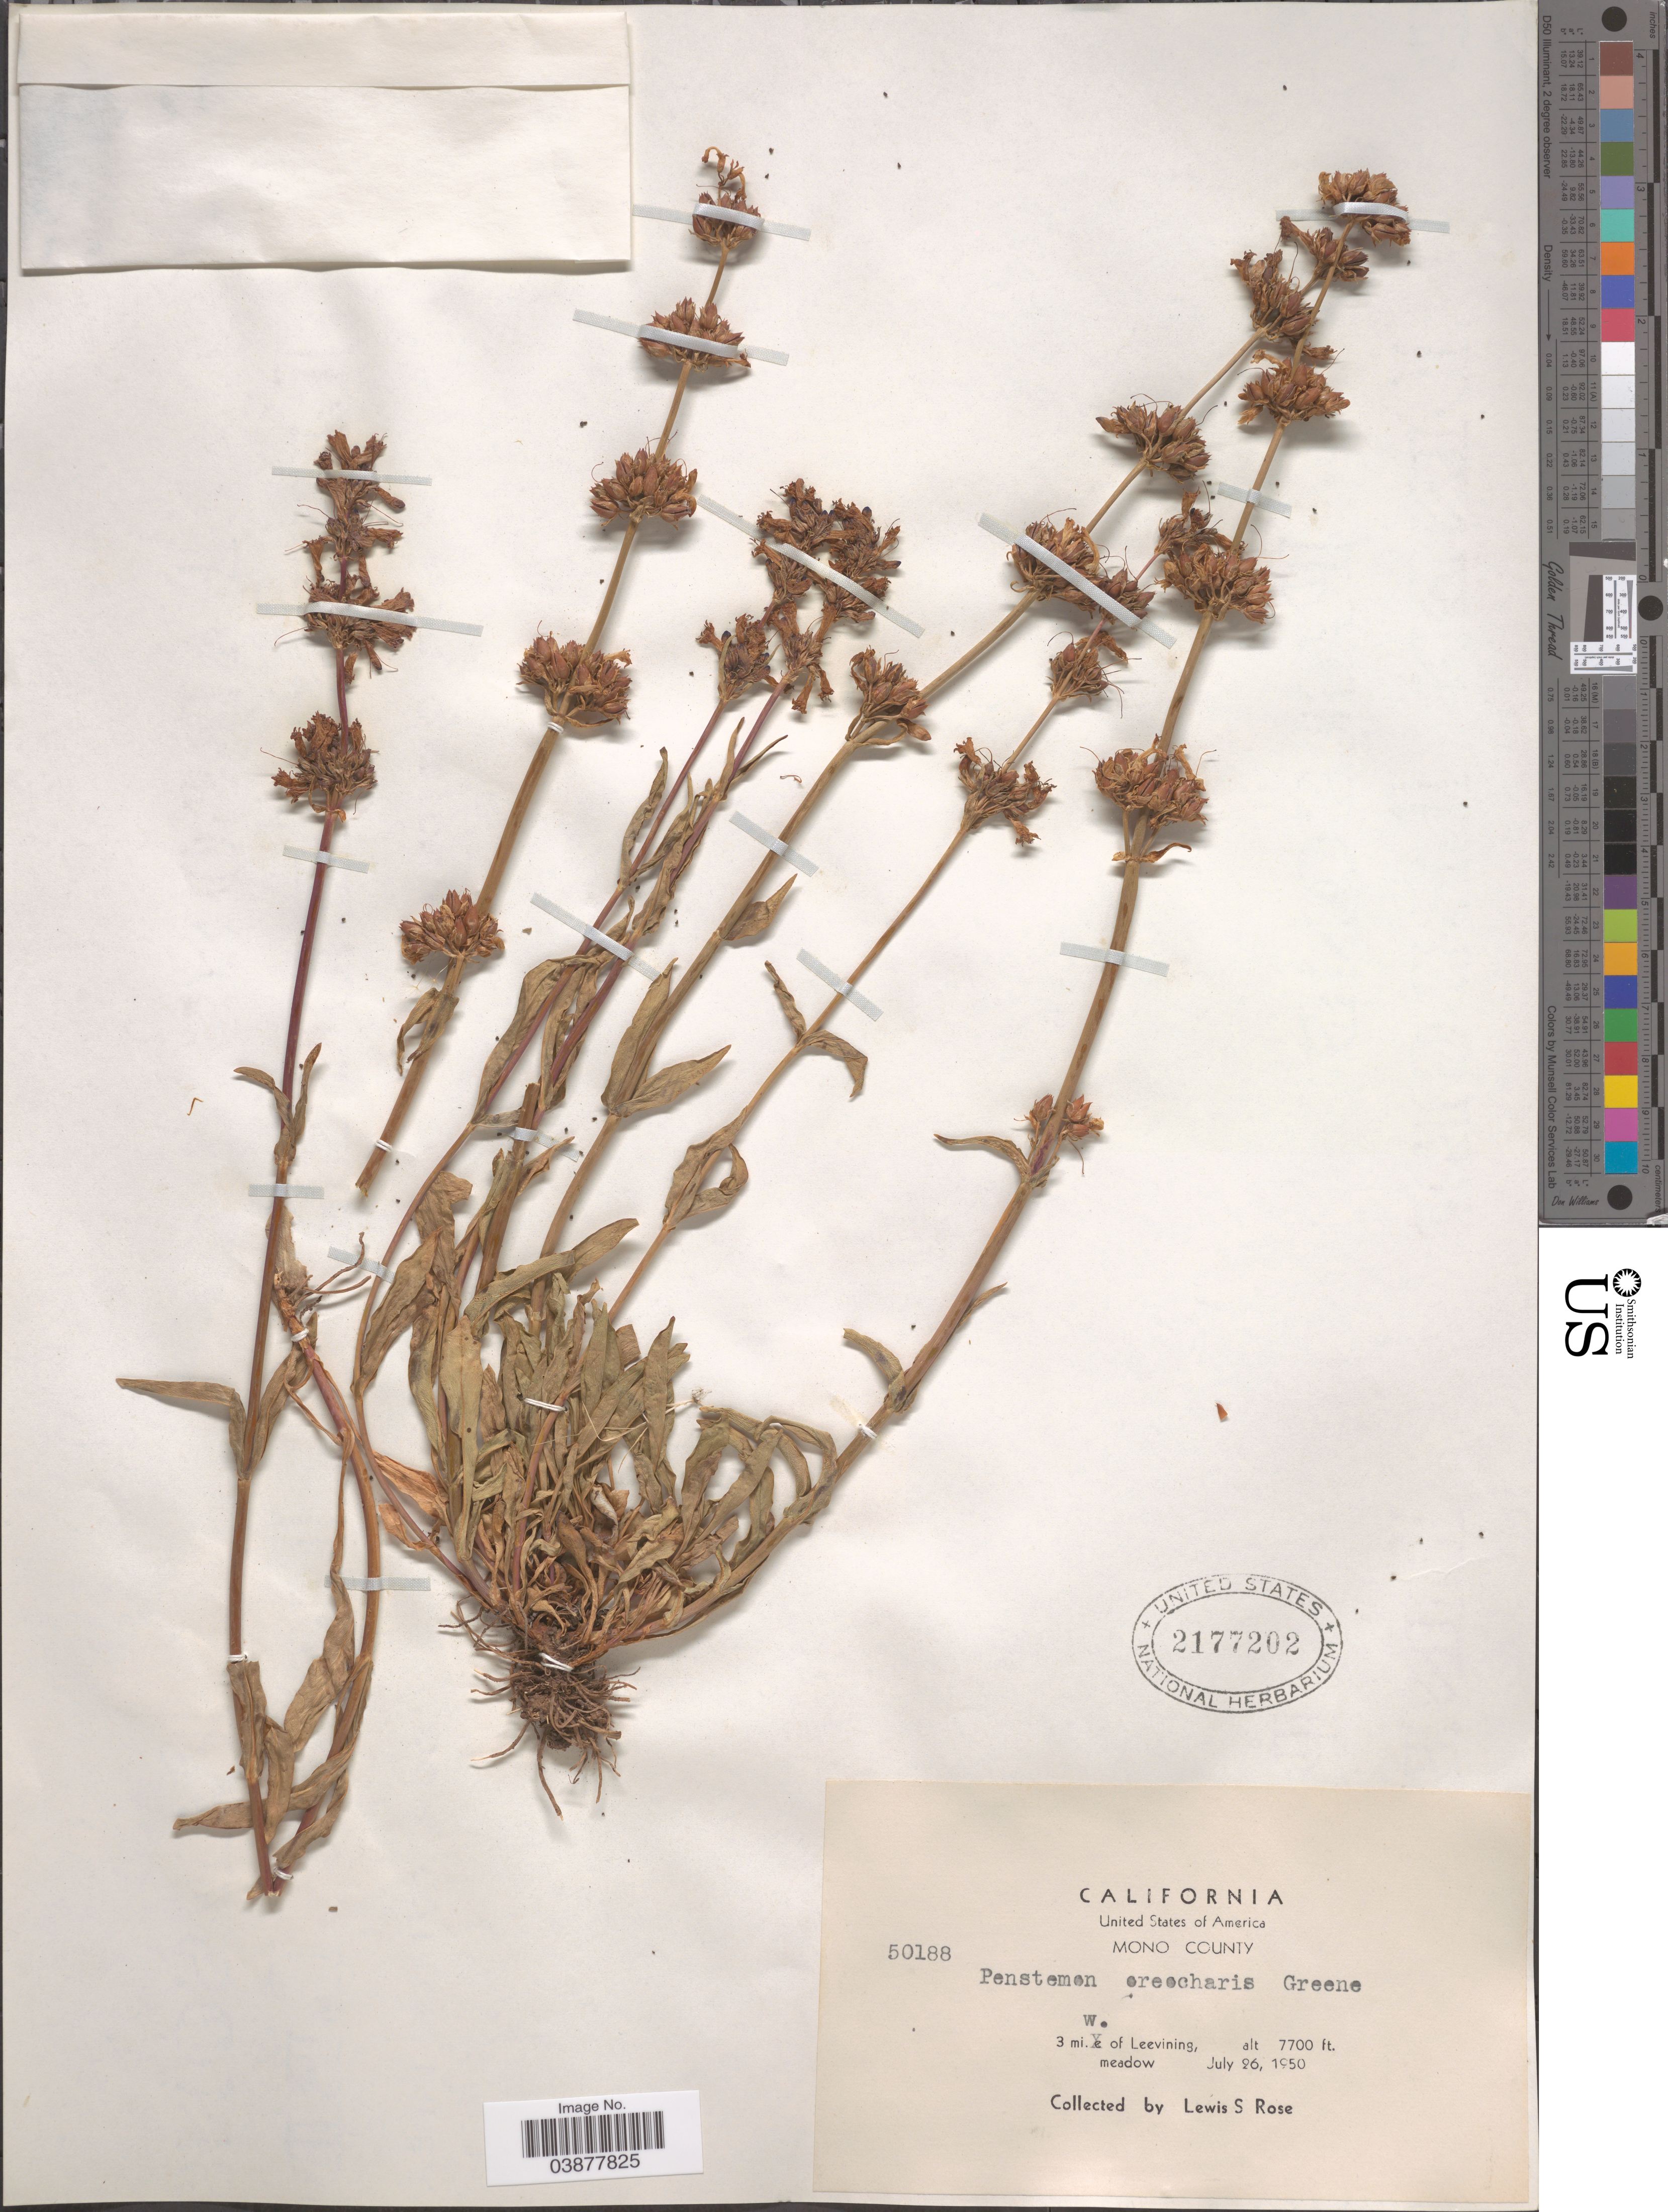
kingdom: Plantae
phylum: Tracheophyta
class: Magnoliopsida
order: Lamiales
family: Plantaginaceae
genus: Penstemon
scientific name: Penstemon rydbergii var. oreocharis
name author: (Greene) N.H. Holmgren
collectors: L. S. Rose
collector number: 50188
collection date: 1950-07-26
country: United States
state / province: California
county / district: Mono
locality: Mono County. 3 mi. w. of Leevining.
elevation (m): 2347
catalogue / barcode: US 2177202